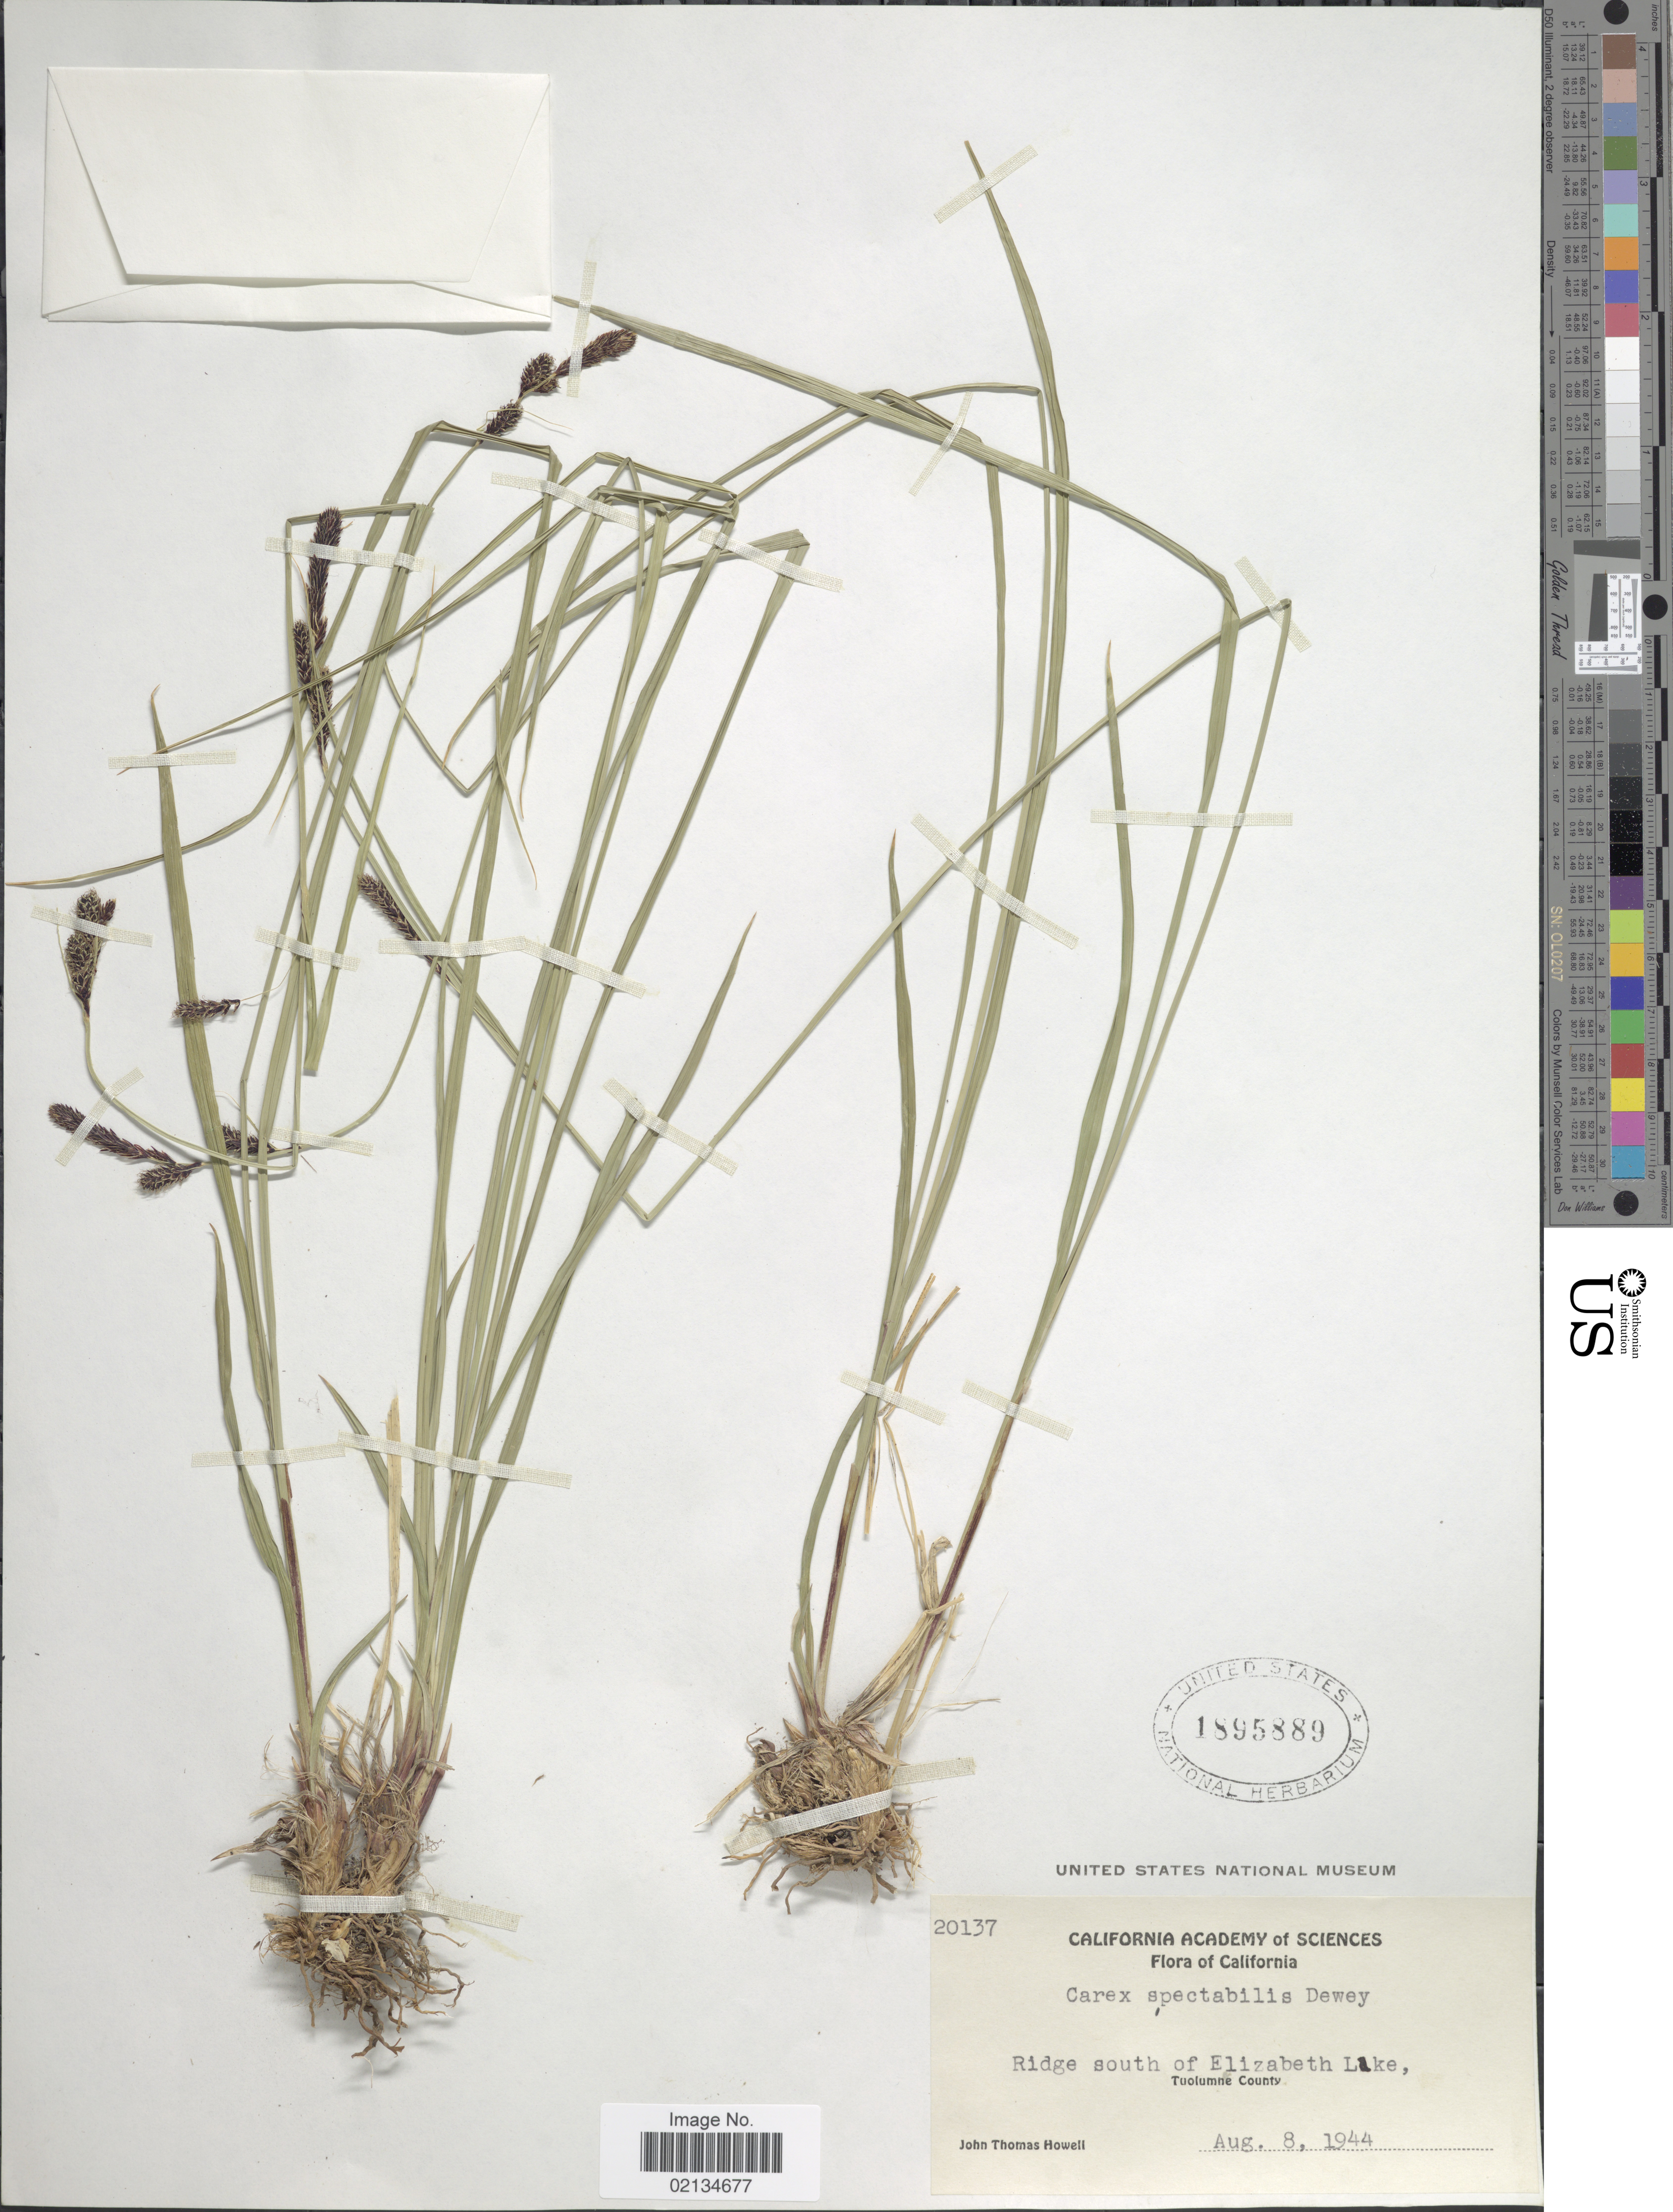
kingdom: Plantae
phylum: Tracheophyta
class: Liliopsida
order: Poales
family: Cyperaceae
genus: Carex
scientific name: Carex spectabilis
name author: Dewey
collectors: J. T. Howell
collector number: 20137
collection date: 1944-08-08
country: United States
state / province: California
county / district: Tuolumne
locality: Ridge south of Elizabeth Lake, Tuolumne County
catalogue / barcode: US 1895889